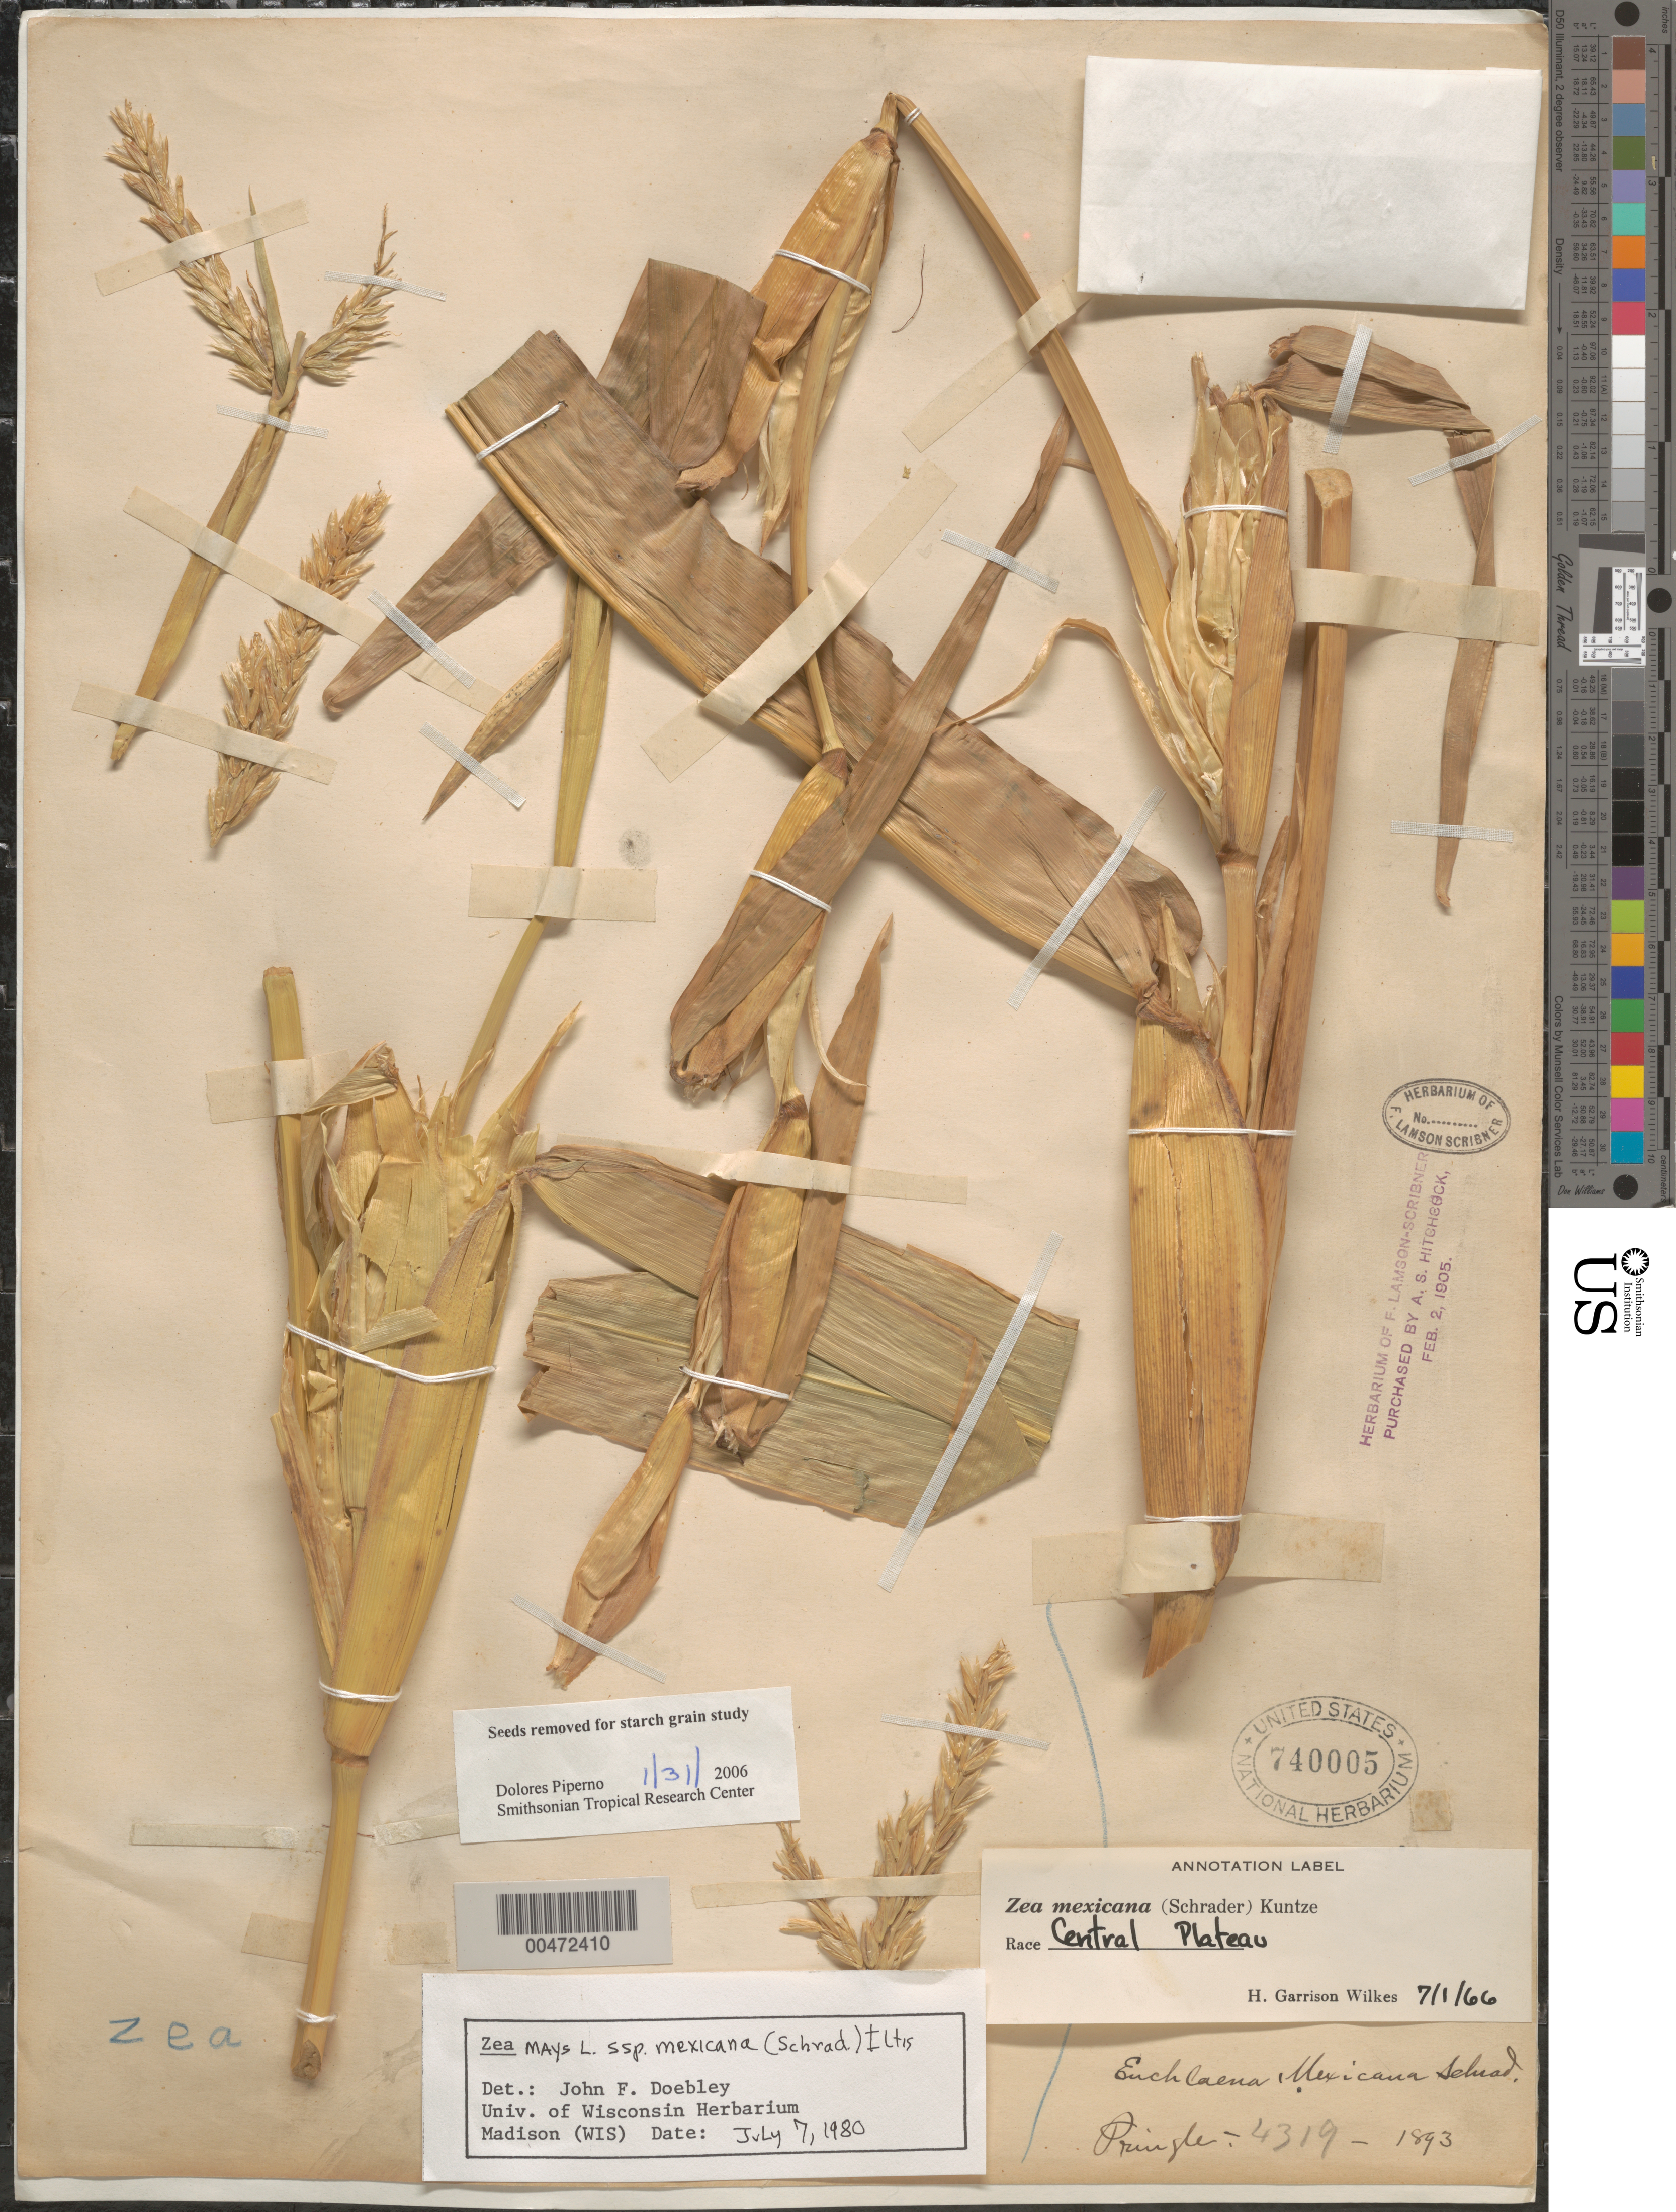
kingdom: Plantae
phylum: Tracheophyta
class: Liliopsida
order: Poales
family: Poaceae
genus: Zea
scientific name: Zea mays subsp. mexicana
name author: (Schrad.) Iltis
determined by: Doebley, John F.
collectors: C. G. Pringle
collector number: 4319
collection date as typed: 1893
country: Mexico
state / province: Durango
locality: San Ramon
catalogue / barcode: US 740005